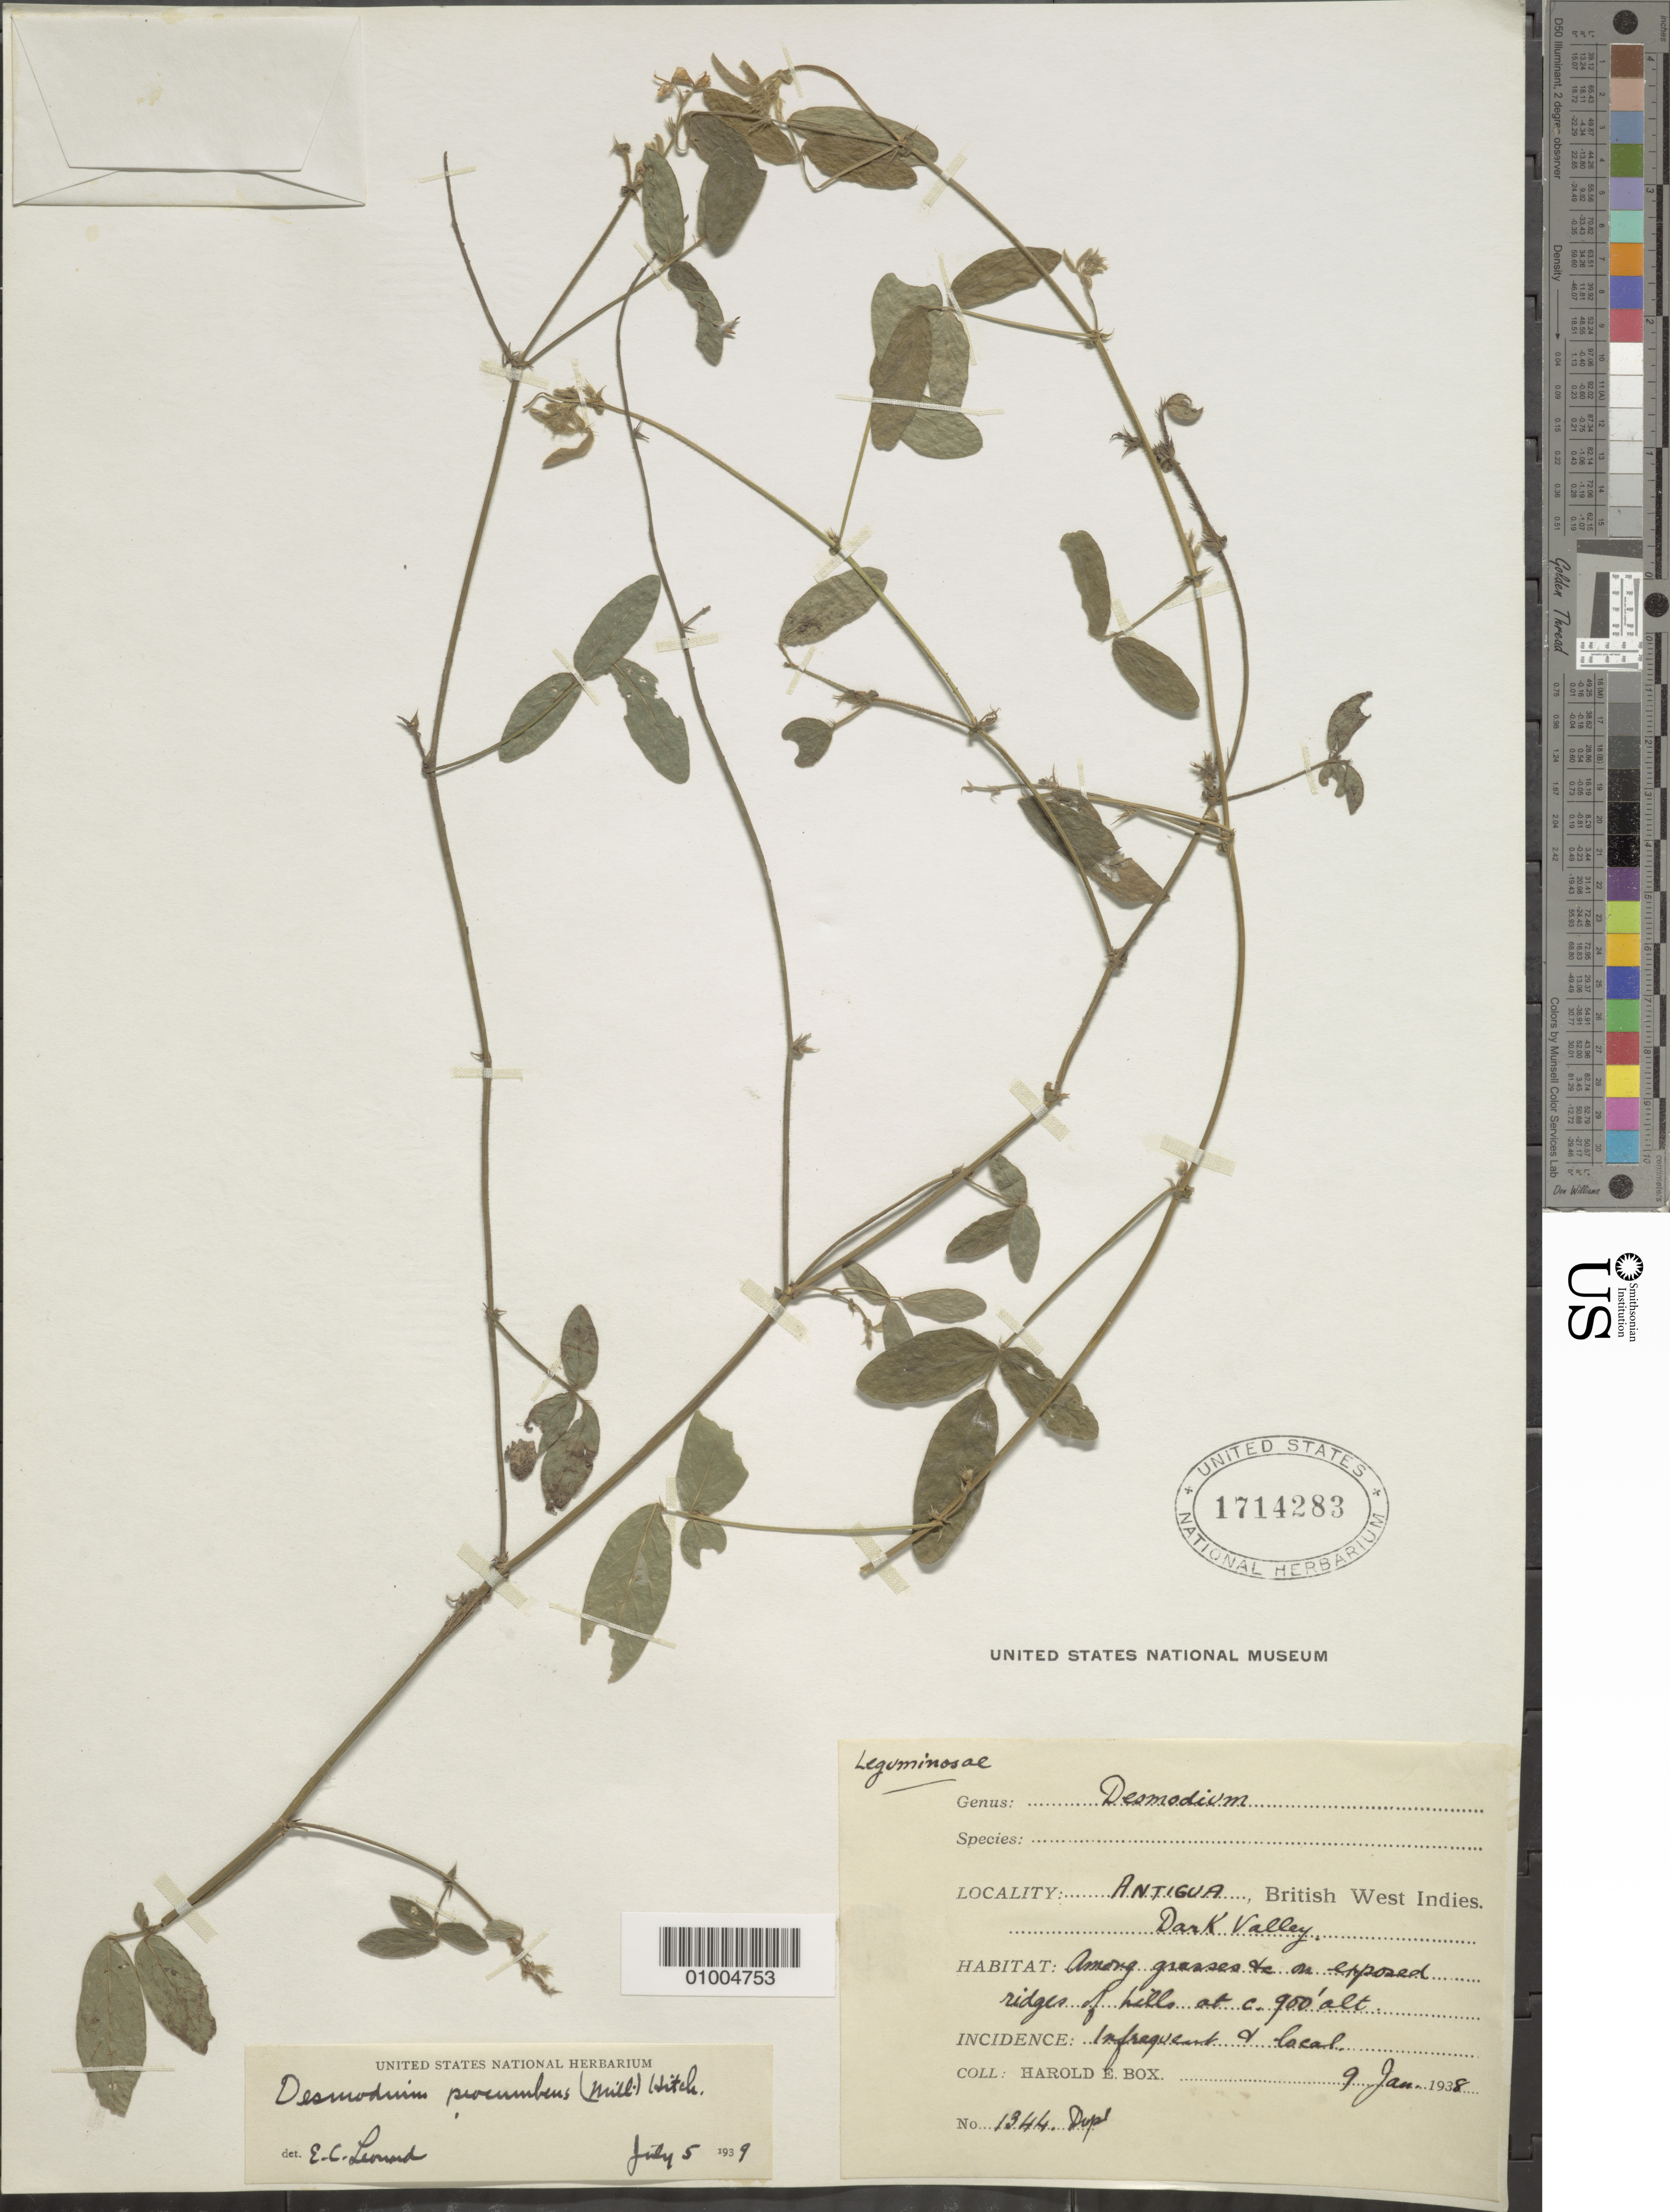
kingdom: Plantae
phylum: Tracheophyta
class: Magnoliopsida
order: Fabales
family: Fabaceae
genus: Desmodium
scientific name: Desmodium procumbens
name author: (Mill.) Hitchc.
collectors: H. E. Box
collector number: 1344 Dupl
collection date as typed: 09 Jan 1938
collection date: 1938-01-09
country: Antigua and Barbuda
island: Antigua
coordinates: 0 N, 0 E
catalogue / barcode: US 1714283